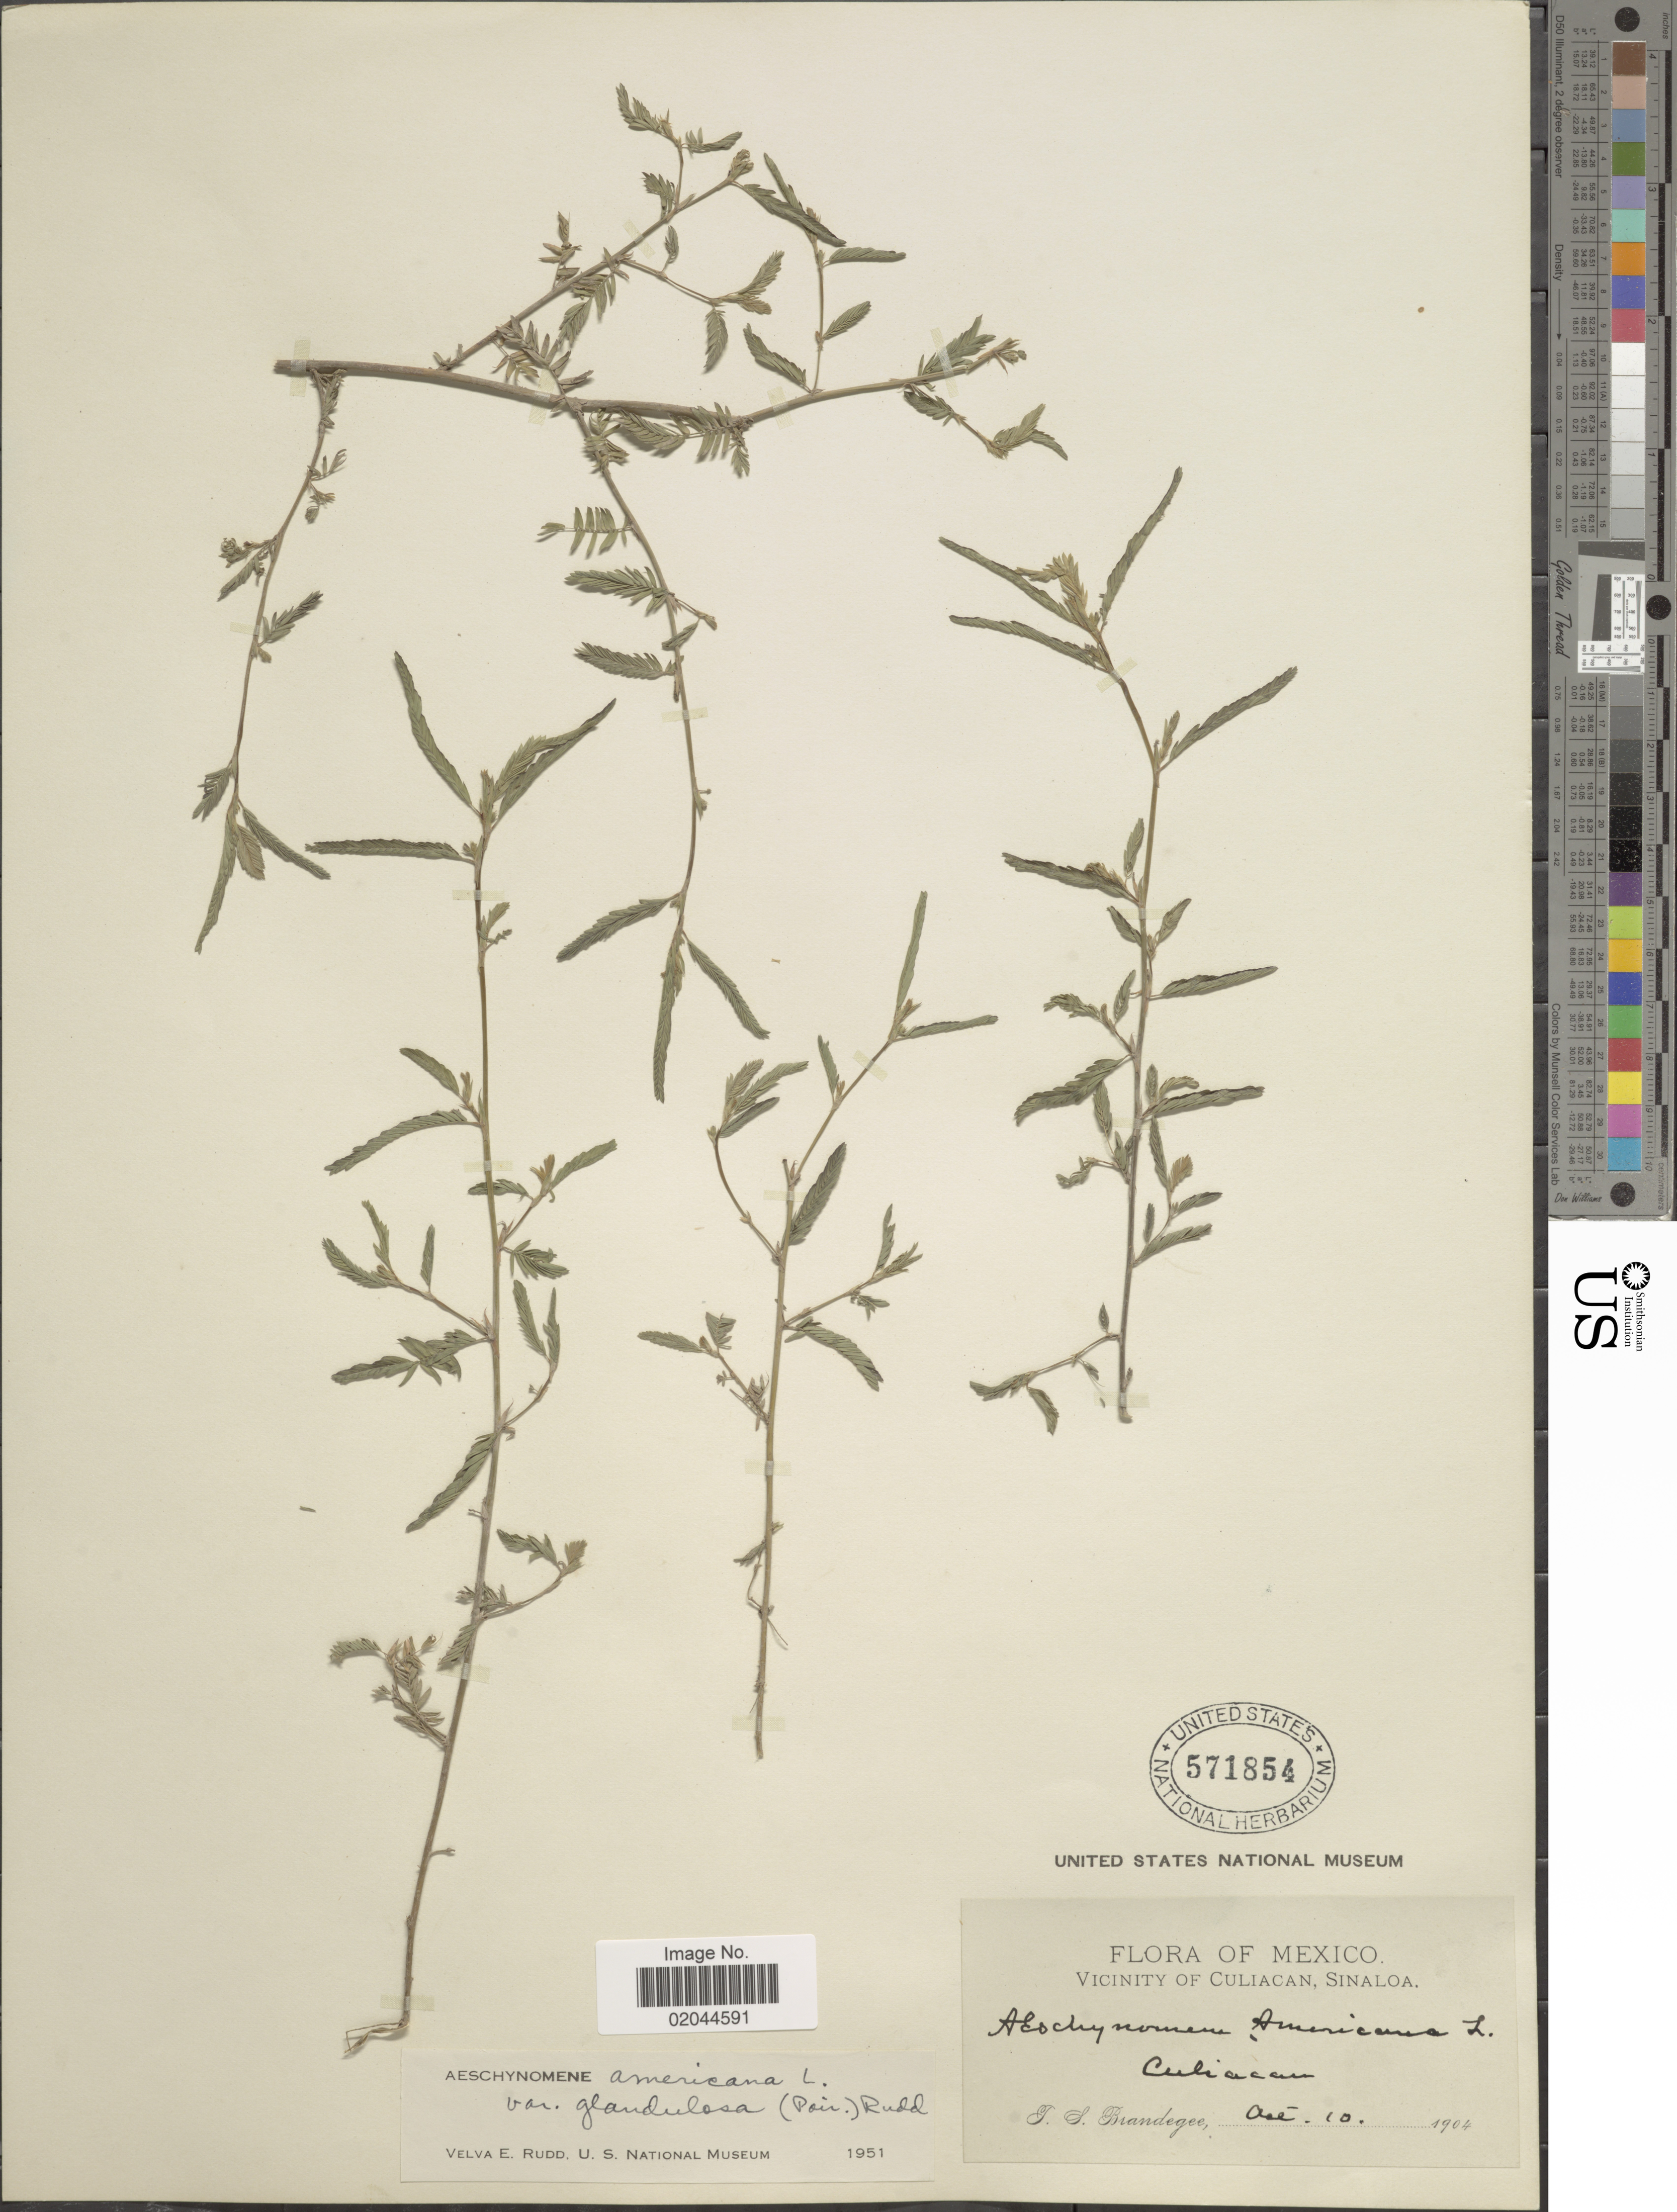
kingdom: Plantae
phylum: Tracheophyta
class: Magnoliopsida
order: Fabales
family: Fabaceae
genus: Aeschynomene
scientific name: Aeschynomene americana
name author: L.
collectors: T. S. Brandegee (herbarium)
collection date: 1904-08-10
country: Mexico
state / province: Sinaloa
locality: Vicinity of Culiacan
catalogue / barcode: US 571854